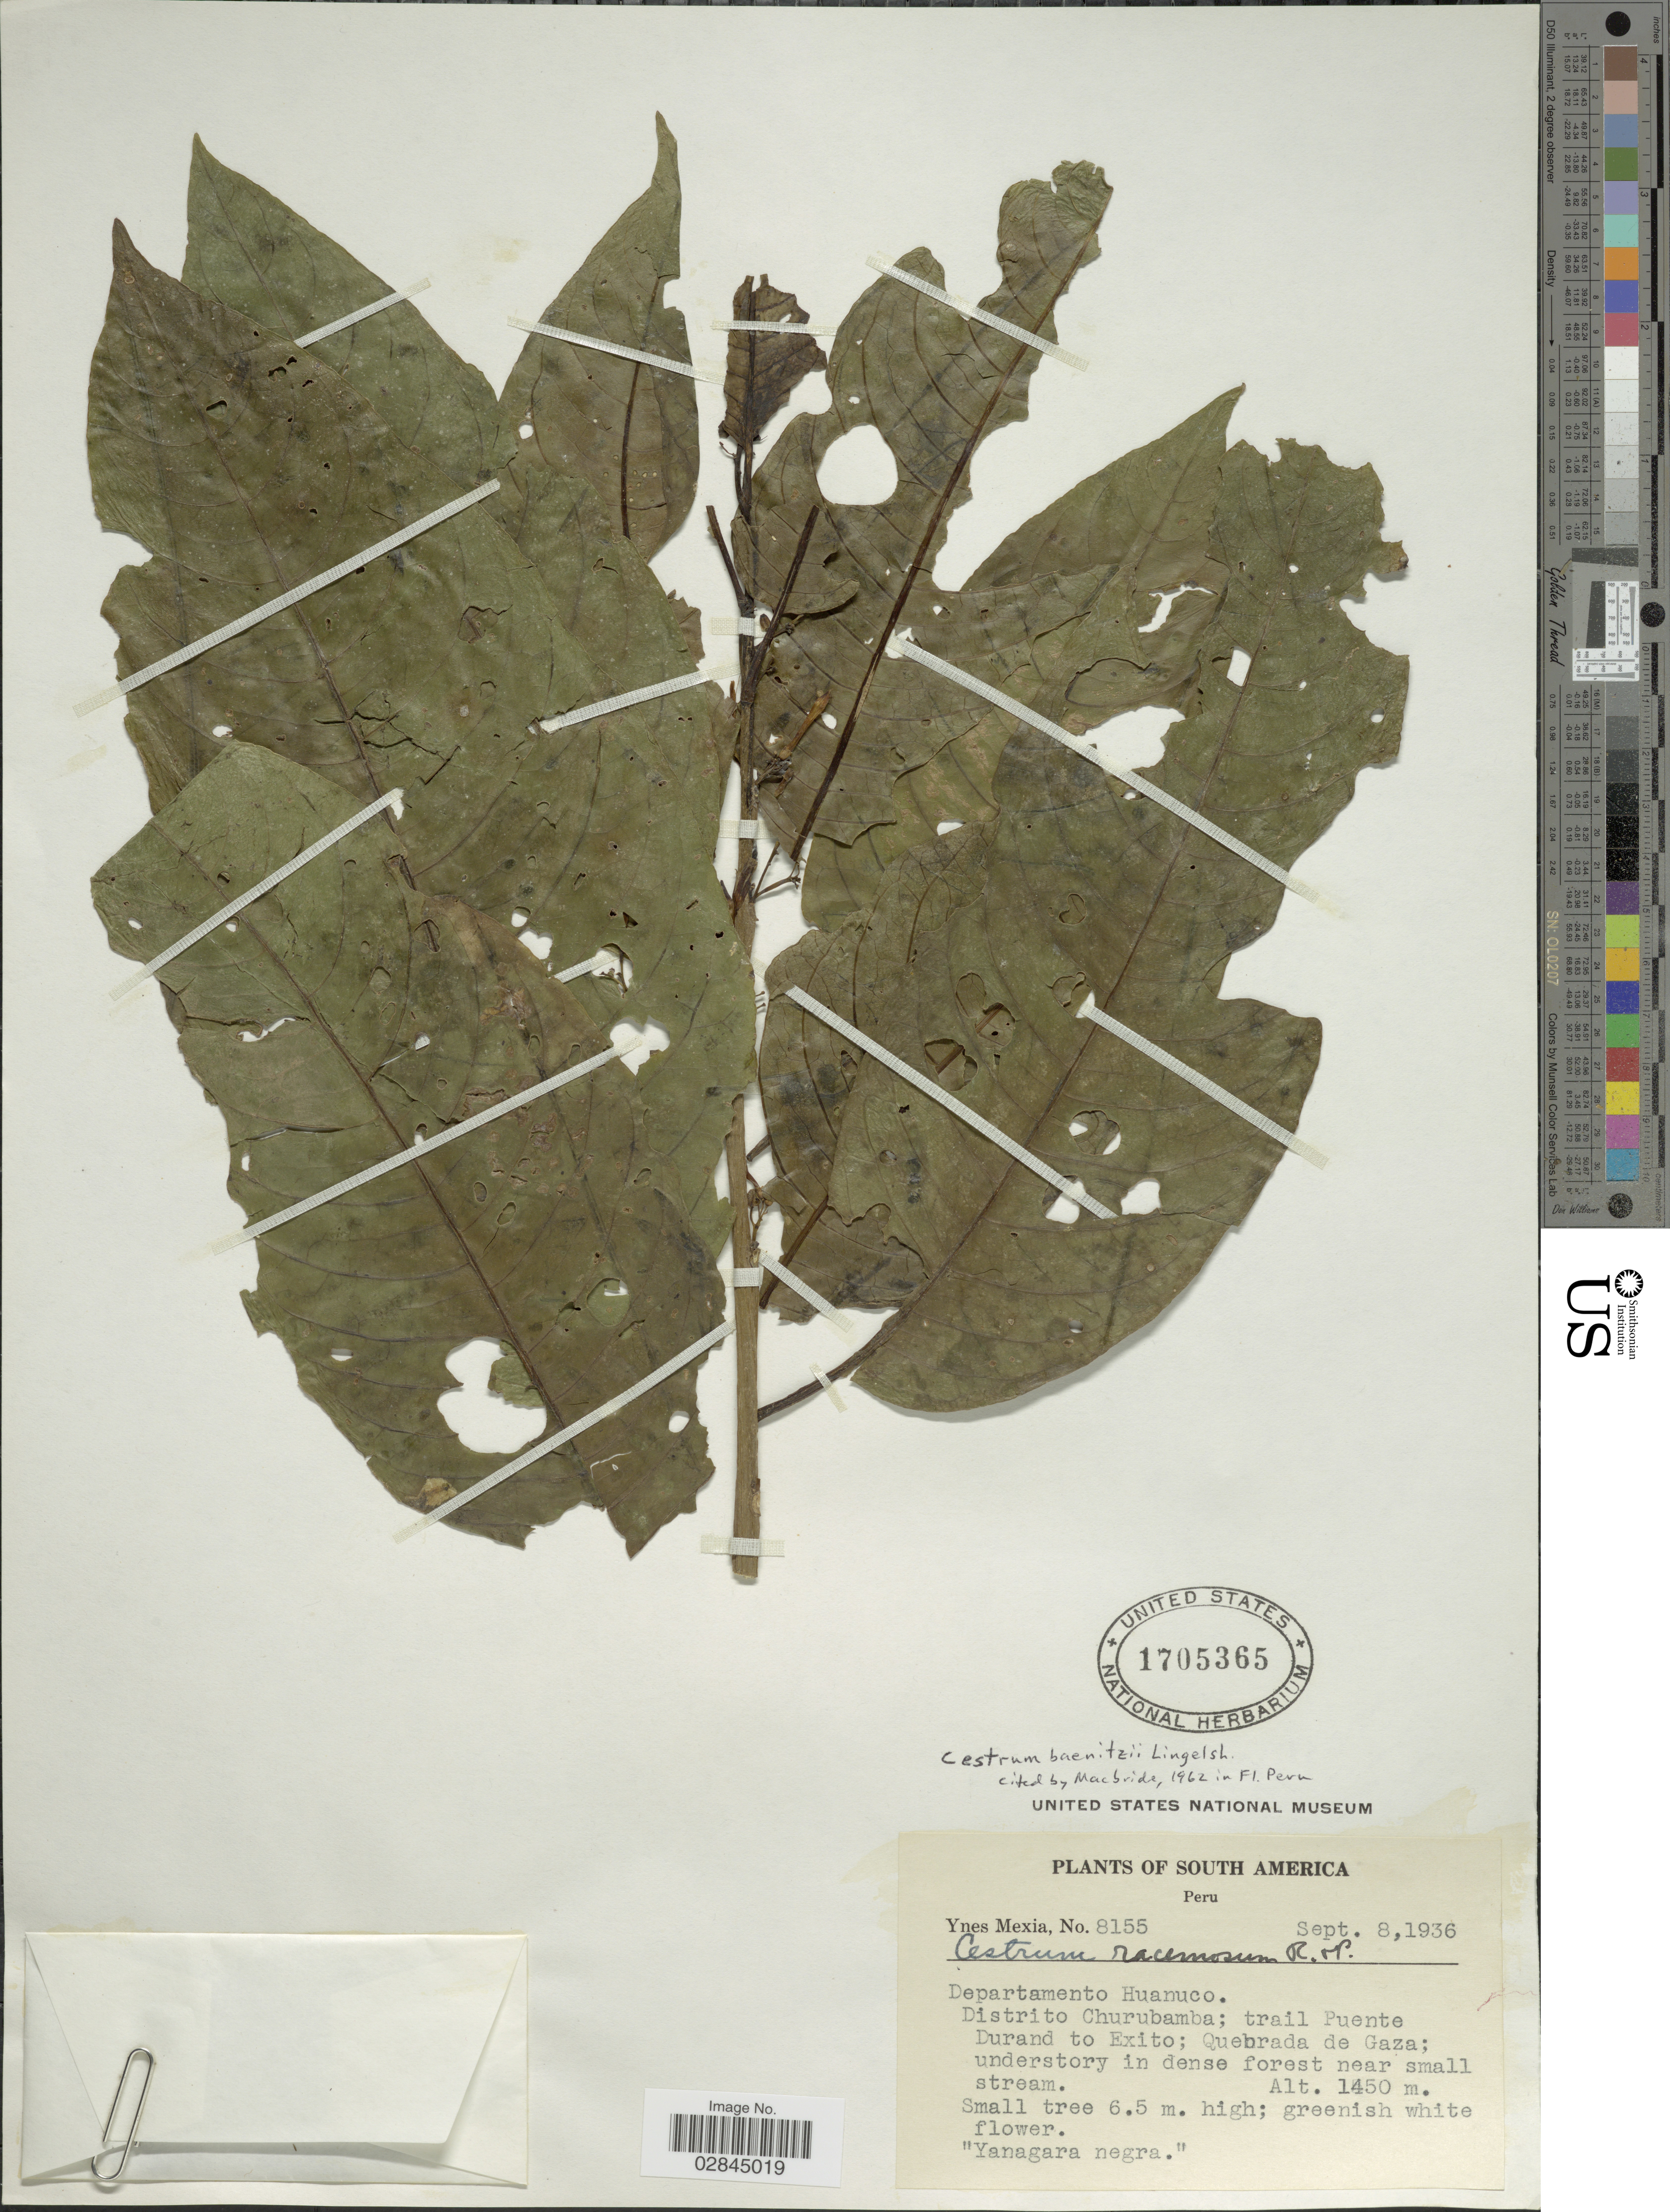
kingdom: Plantae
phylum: Tracheophyta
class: Magnoliopsida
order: Solanales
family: Solanaceae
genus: Cestrum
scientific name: Cestrum schlechtendahlii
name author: G. Don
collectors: Y. Mexia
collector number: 8155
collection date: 1936-09-08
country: Peru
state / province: Huánuco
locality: Departamento Huanuco: Distrito Churubamba; trail Puente Durand to Exito; Quebrada de Gaza.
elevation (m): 1450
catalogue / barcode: US 1705365